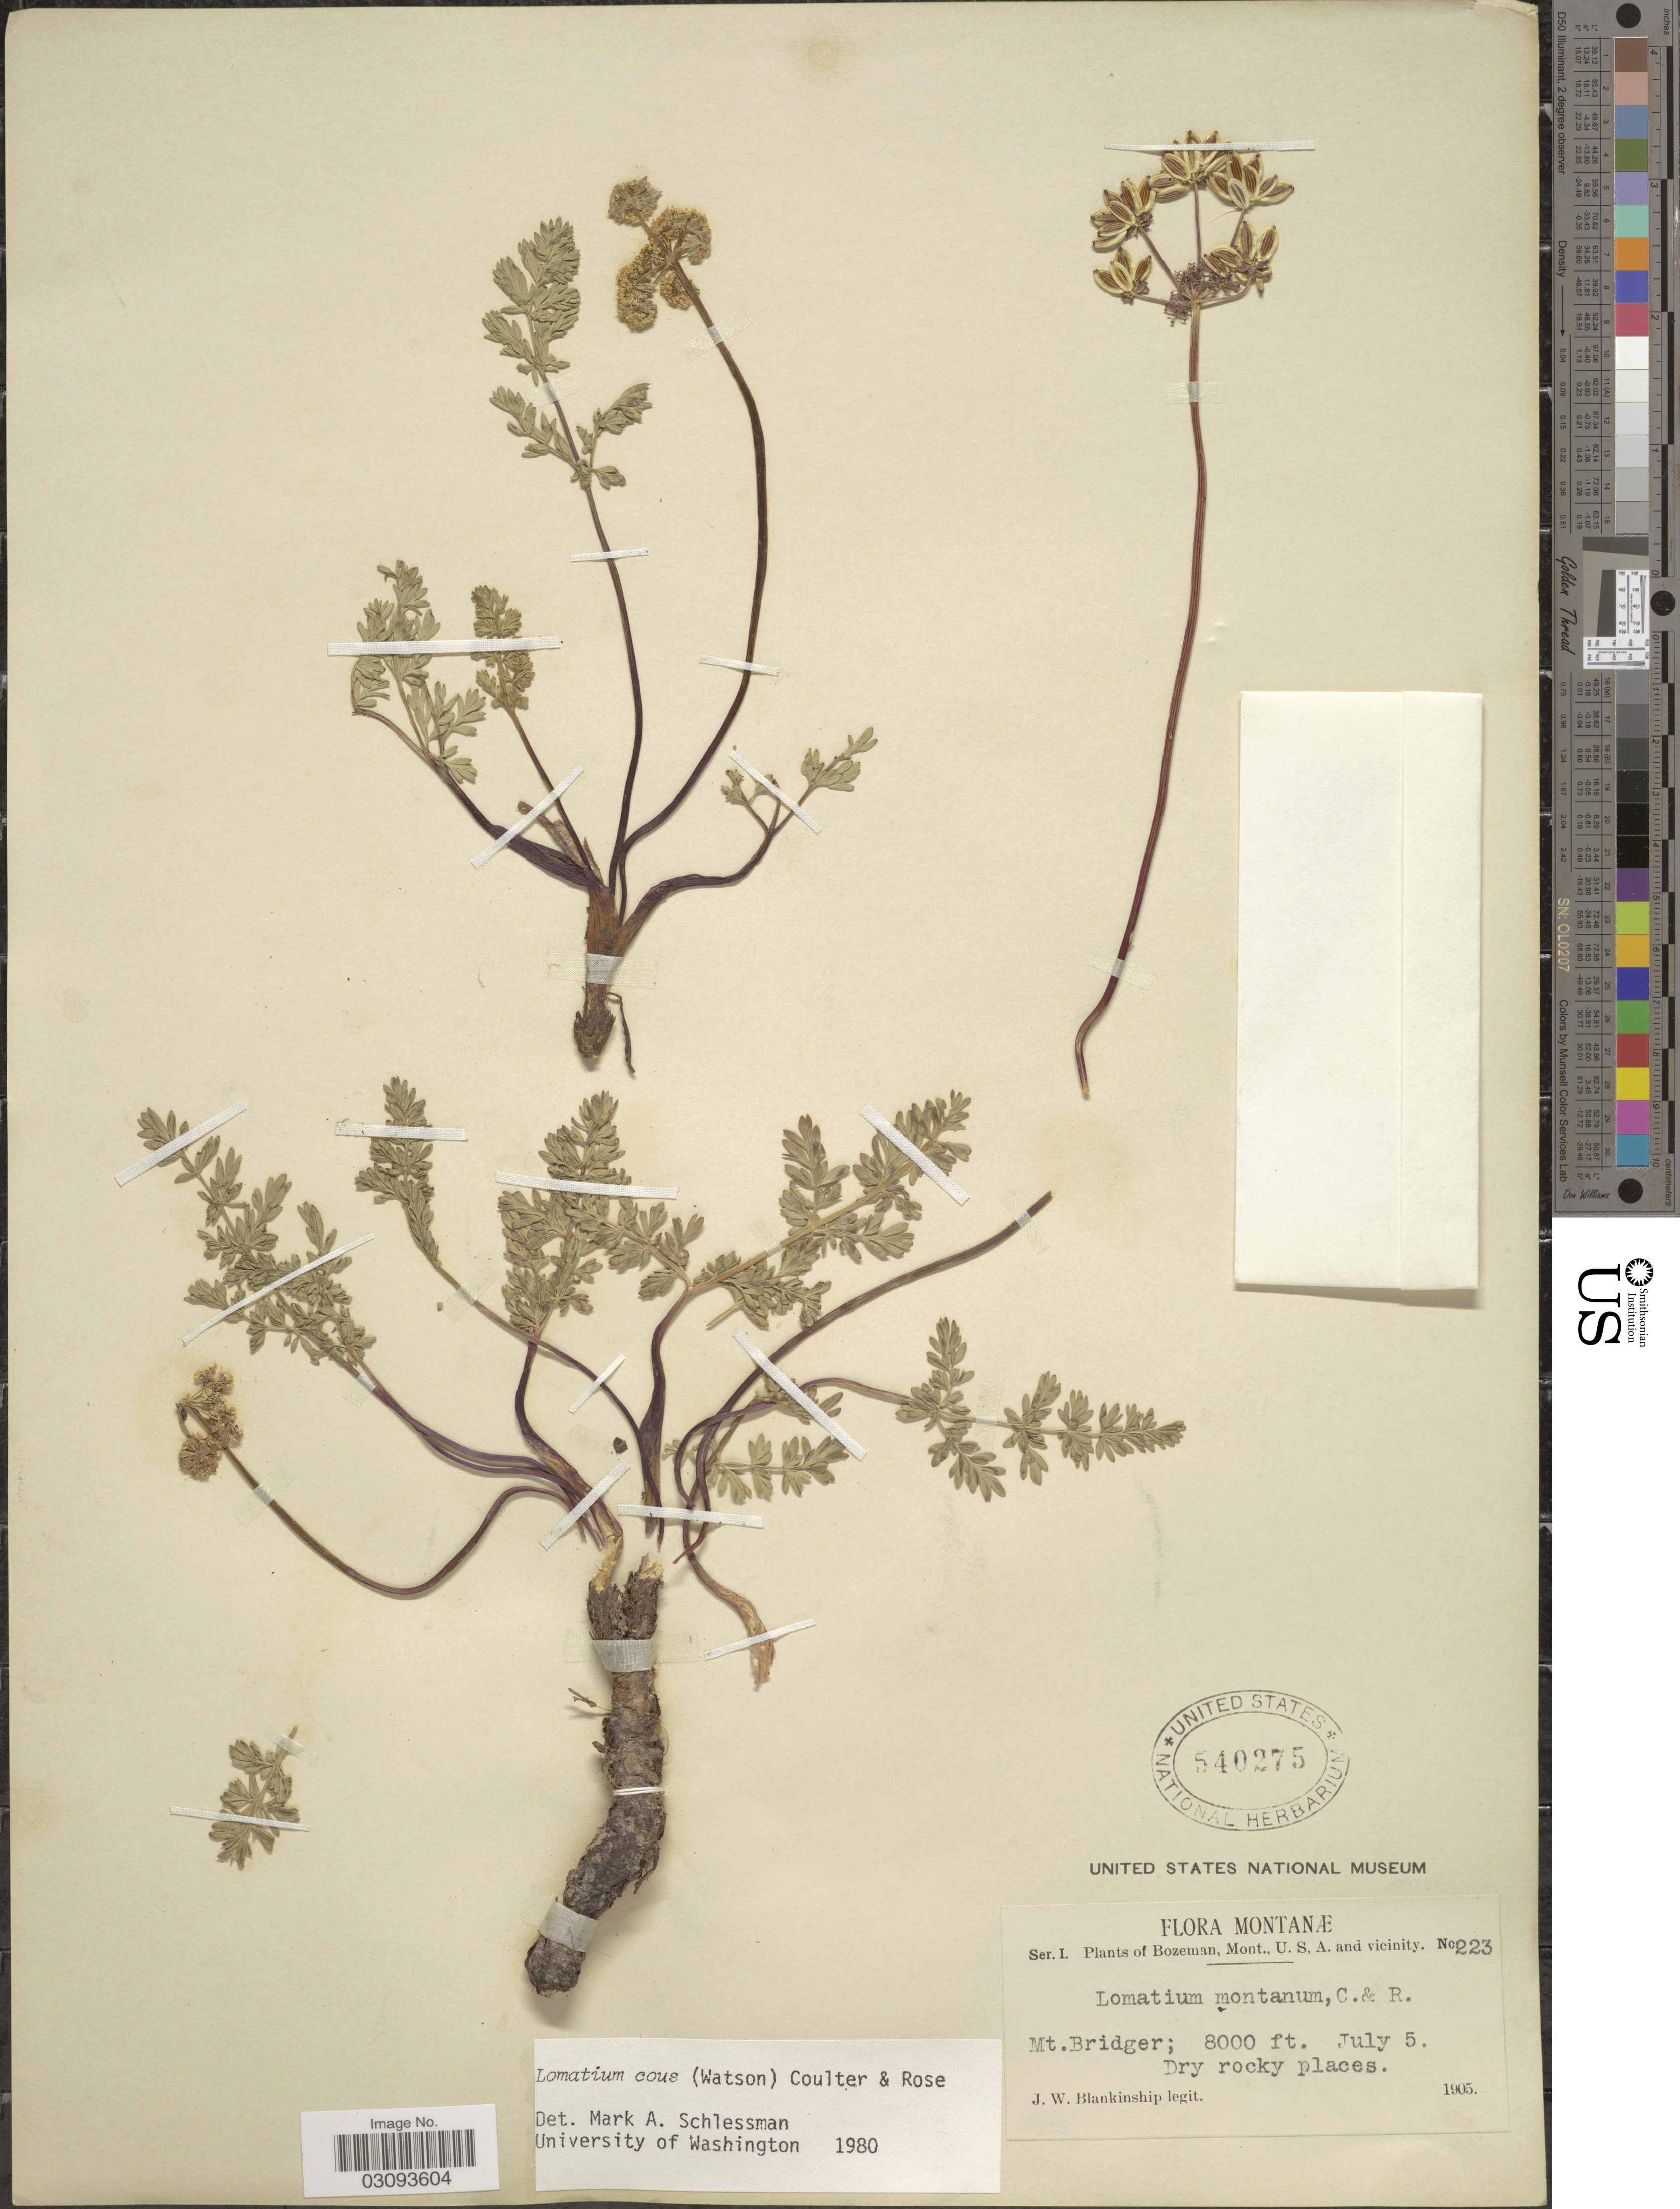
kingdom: Plantae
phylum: Tracheophyta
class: Magnoliopsida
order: Apiales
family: Apiaceae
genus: Lomatium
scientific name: Lomatium cous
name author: (S. Watson) J.M. Coult. & Rose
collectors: J. W. Blankinship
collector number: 223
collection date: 1905-07-05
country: United States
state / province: Montana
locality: Mt. Bridger. Bozeman, Mont., U.S.A. and vicinity.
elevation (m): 2438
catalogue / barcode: US 540275